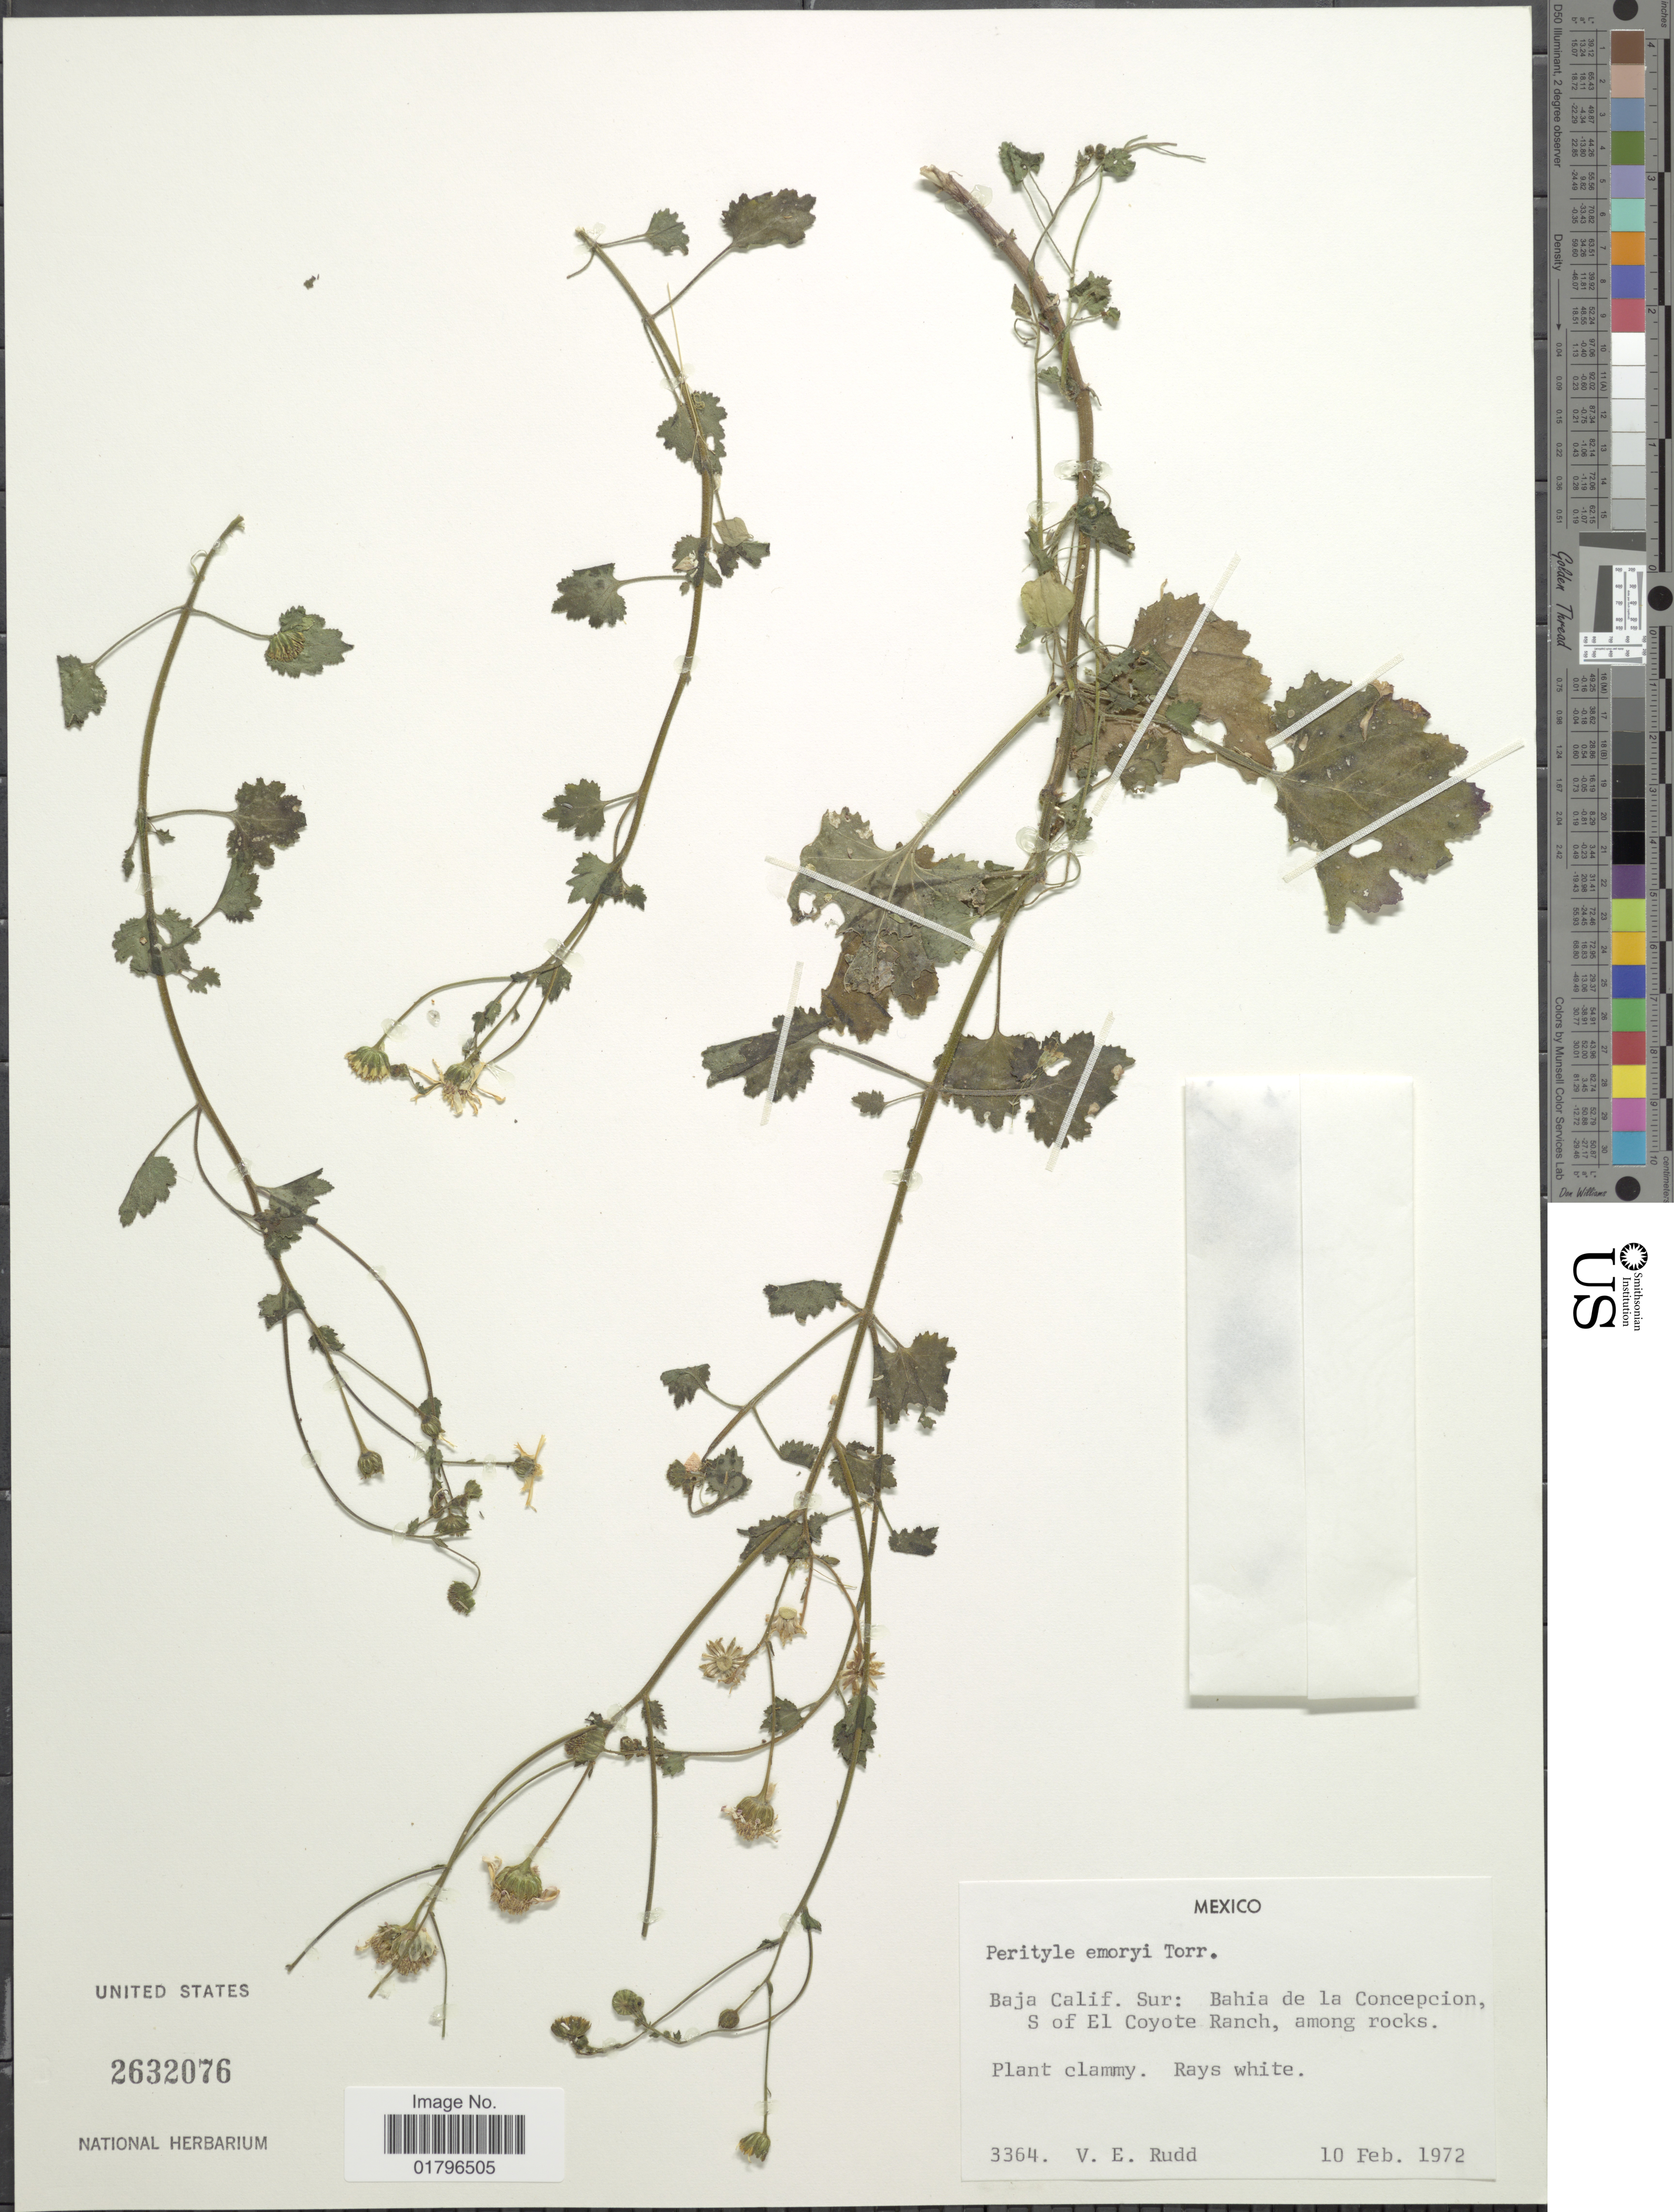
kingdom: Plantae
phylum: Tracheophyta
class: Magnoliopsida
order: Asterales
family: Asteraceae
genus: Perityle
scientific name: Perityle emoryi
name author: Torr.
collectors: V. E. Rudd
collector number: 3364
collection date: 1972-02-10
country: Mexico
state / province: Baja California Sur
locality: Bahia de la Concepcion, S of El Coyote Ranch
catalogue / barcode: US 2632076